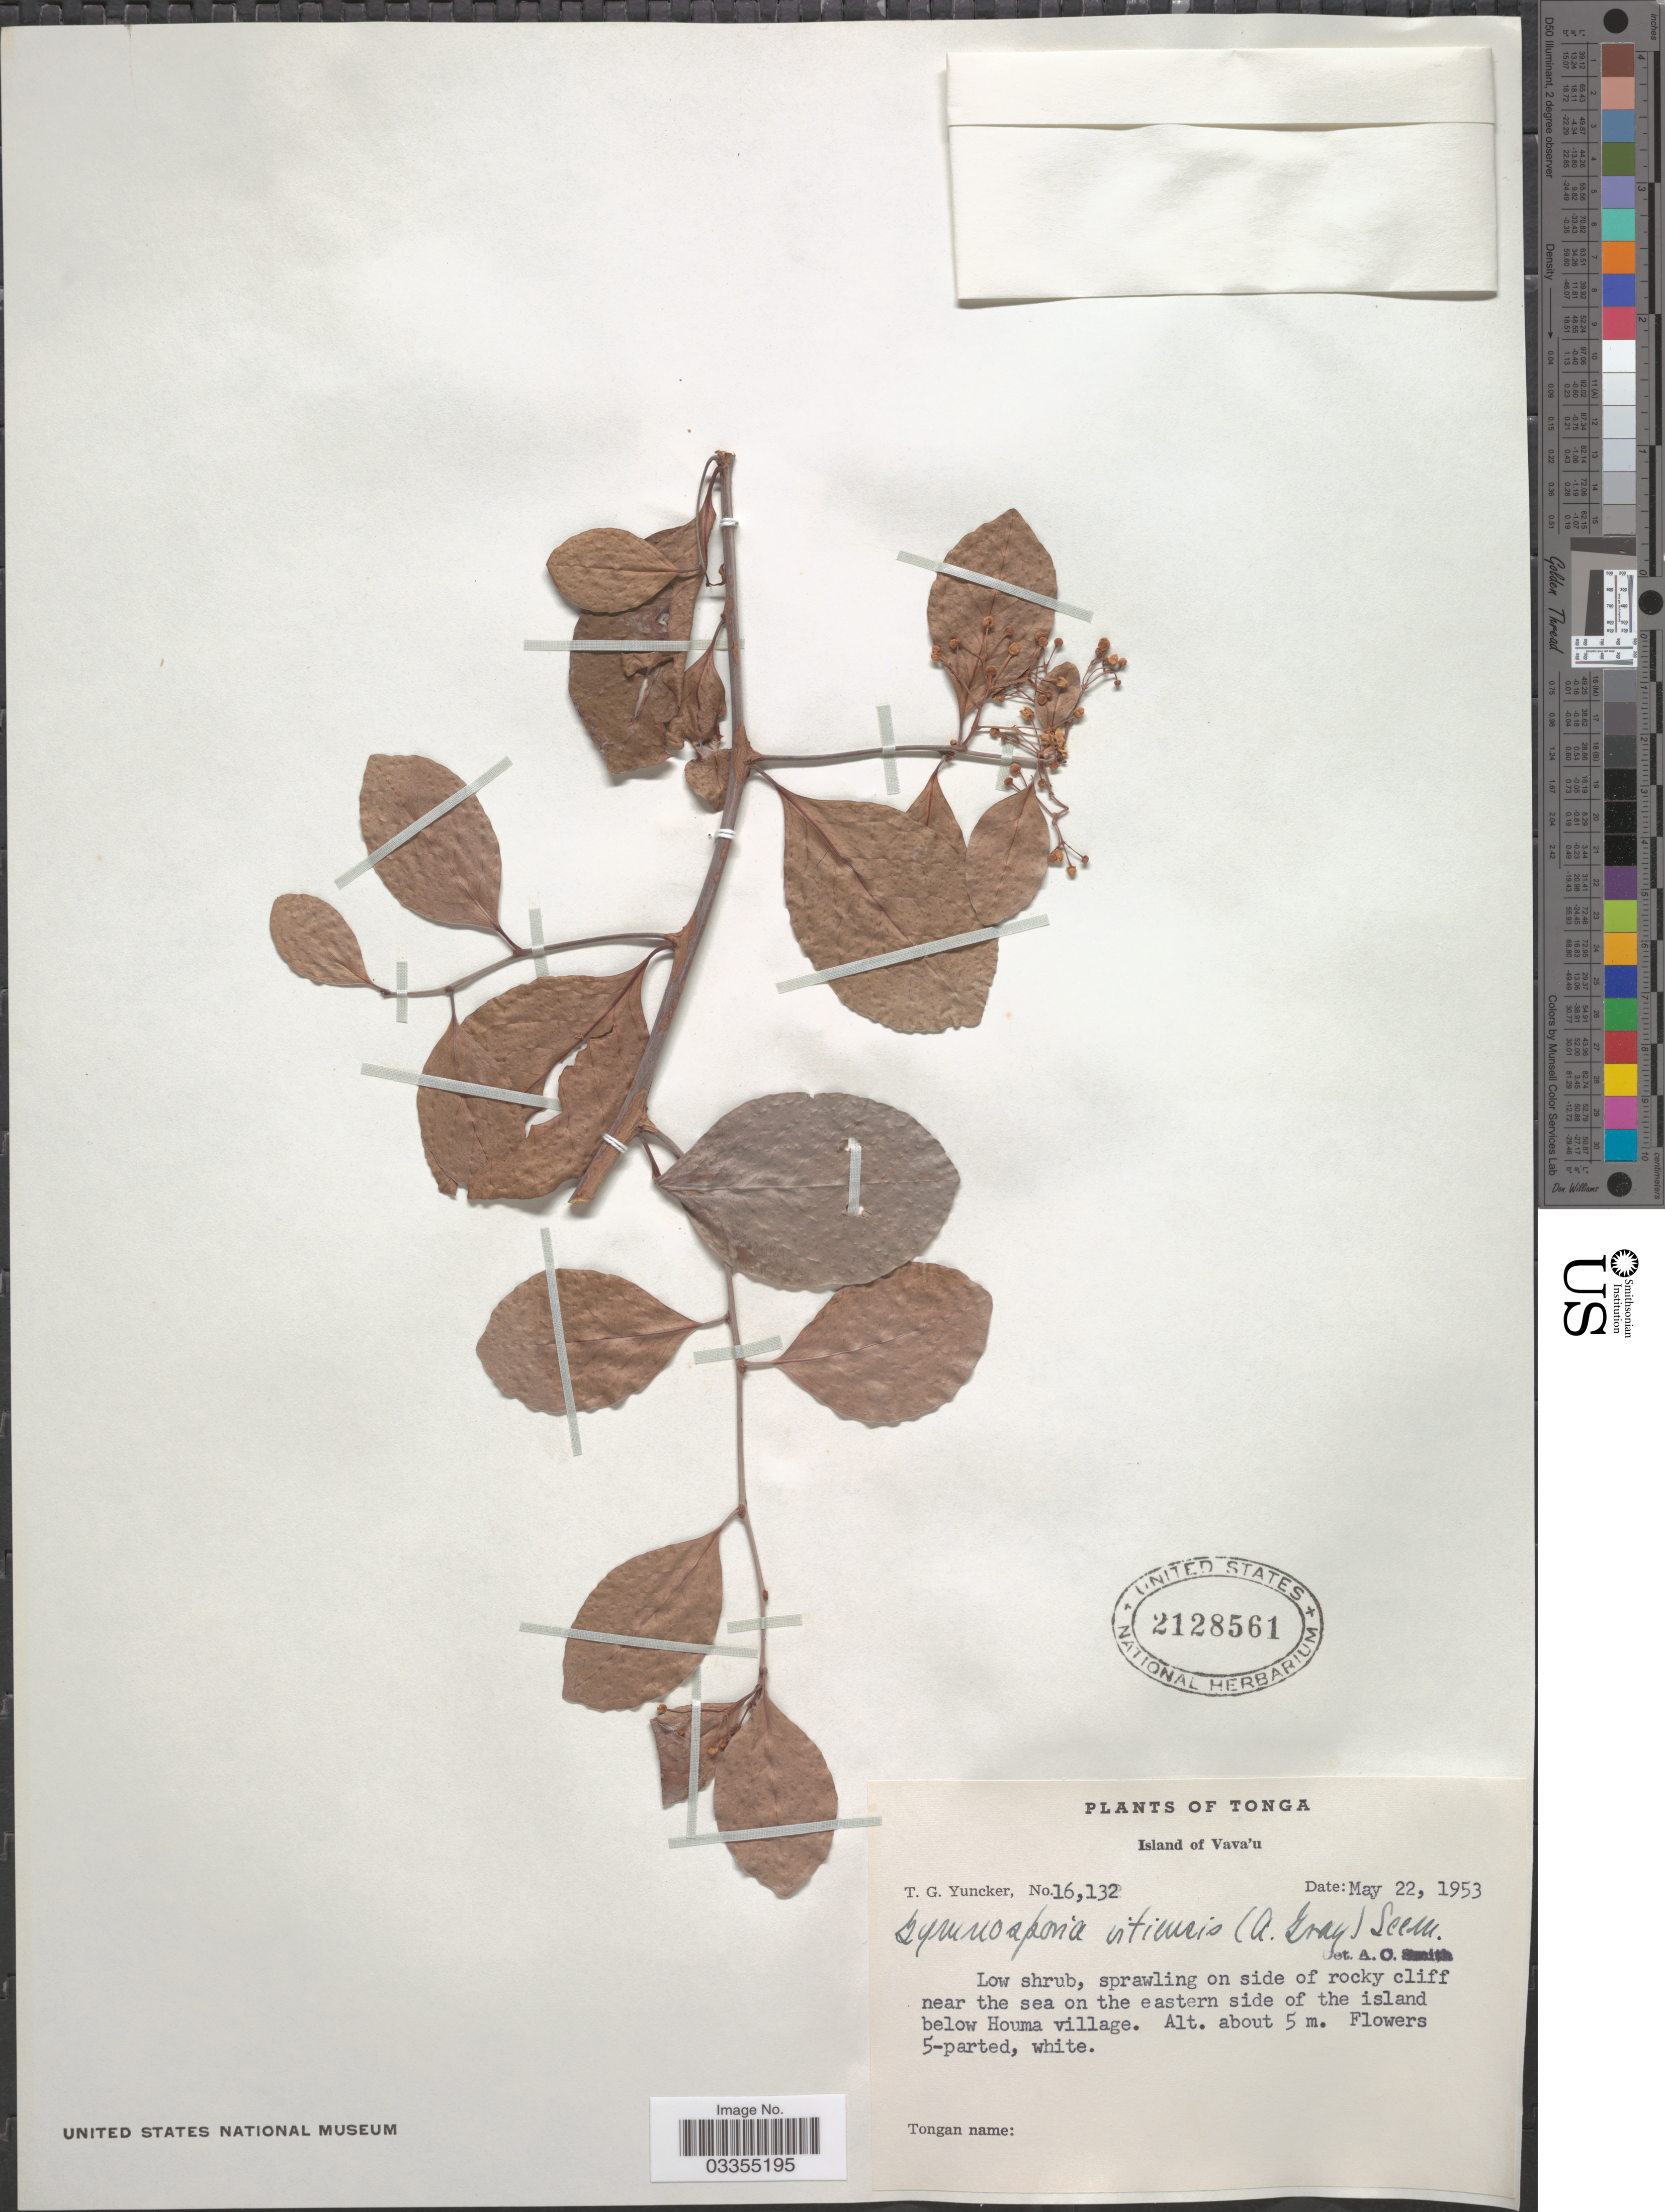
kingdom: Plantae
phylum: Tracheophyta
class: Magnoliopsida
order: Celastrales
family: Celastraceae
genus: Gymnosporia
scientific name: Gymnosporia vitiensis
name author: Seem.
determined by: Wagner, W. L., (BOT), Smithsonian Institution - National Museum of Natural History (UNITED STATES)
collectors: T. G. Yuncker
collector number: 16132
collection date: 1953-05-22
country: Tonga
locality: Island of Vava'u. Near the sea on the eastern side of the island below Houma village.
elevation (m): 5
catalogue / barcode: US 2128561